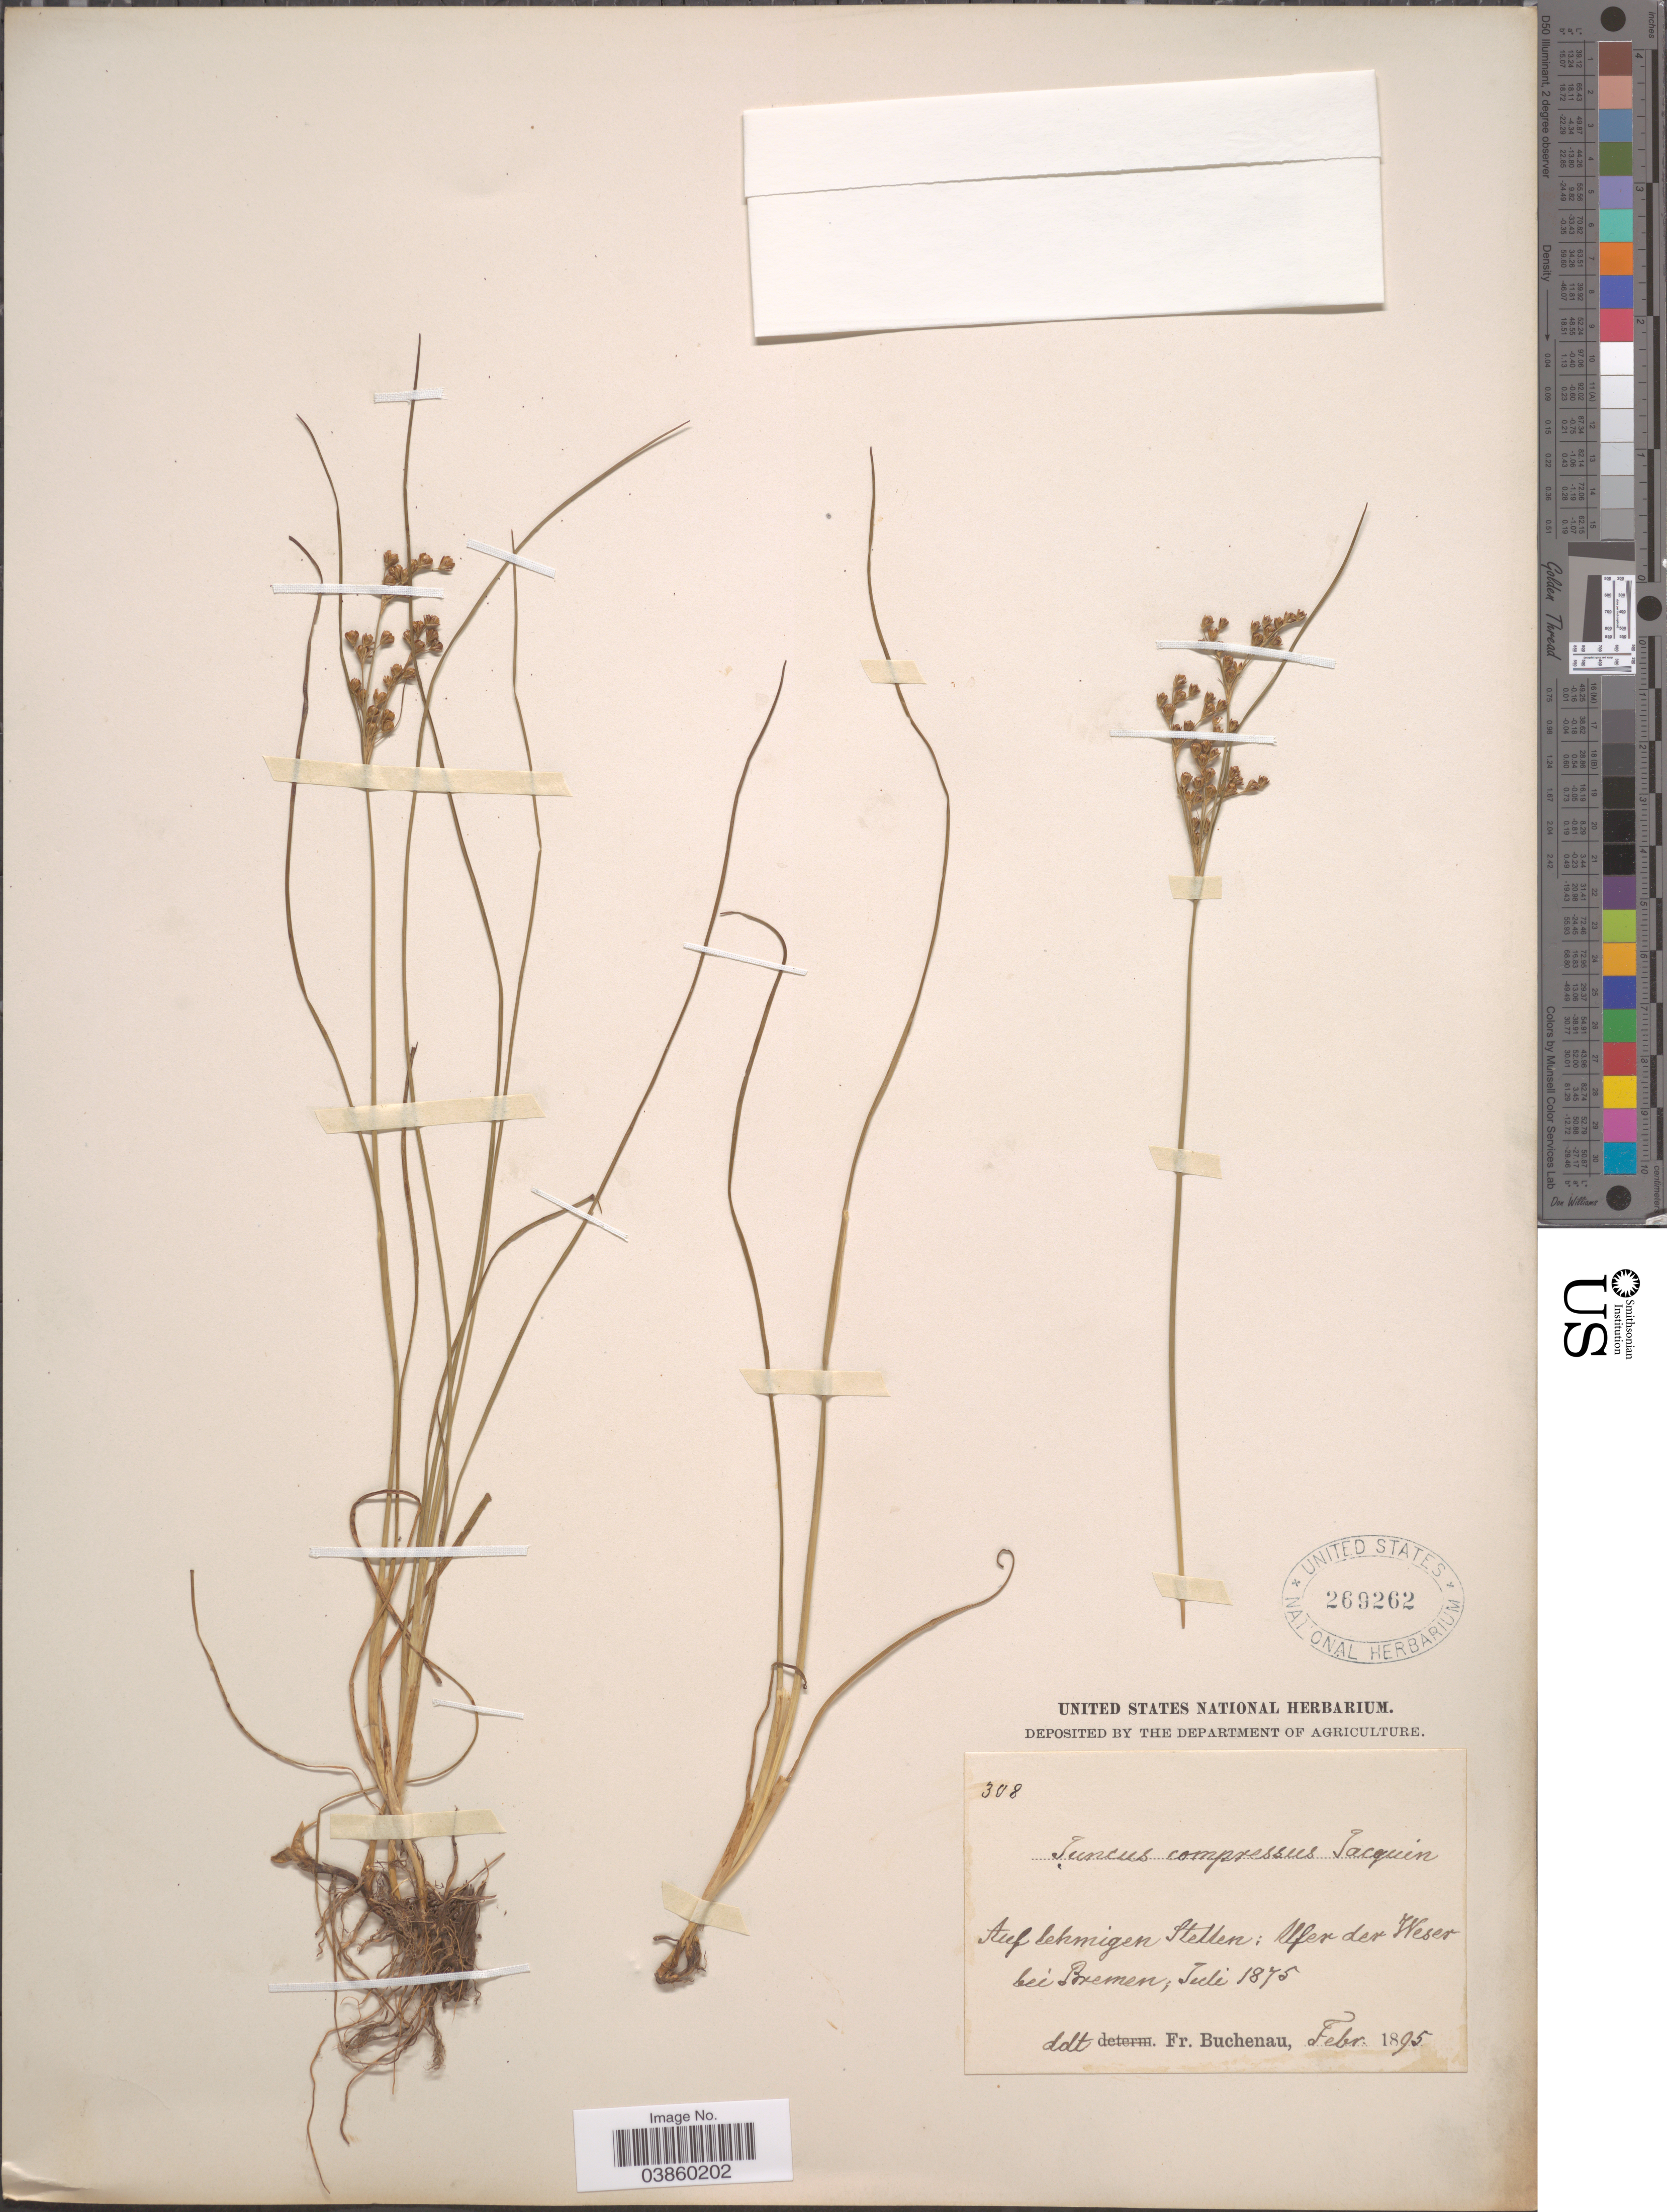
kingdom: Plantae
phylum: Tracheophyta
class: Liliopsida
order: Poales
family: Juncaceae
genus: Juncus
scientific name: Juncus compressus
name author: Jacq.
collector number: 308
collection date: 1875-07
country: Germany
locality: Auf lehmigen Stellen; alfer der Weser bei Bremen.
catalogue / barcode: US 269262